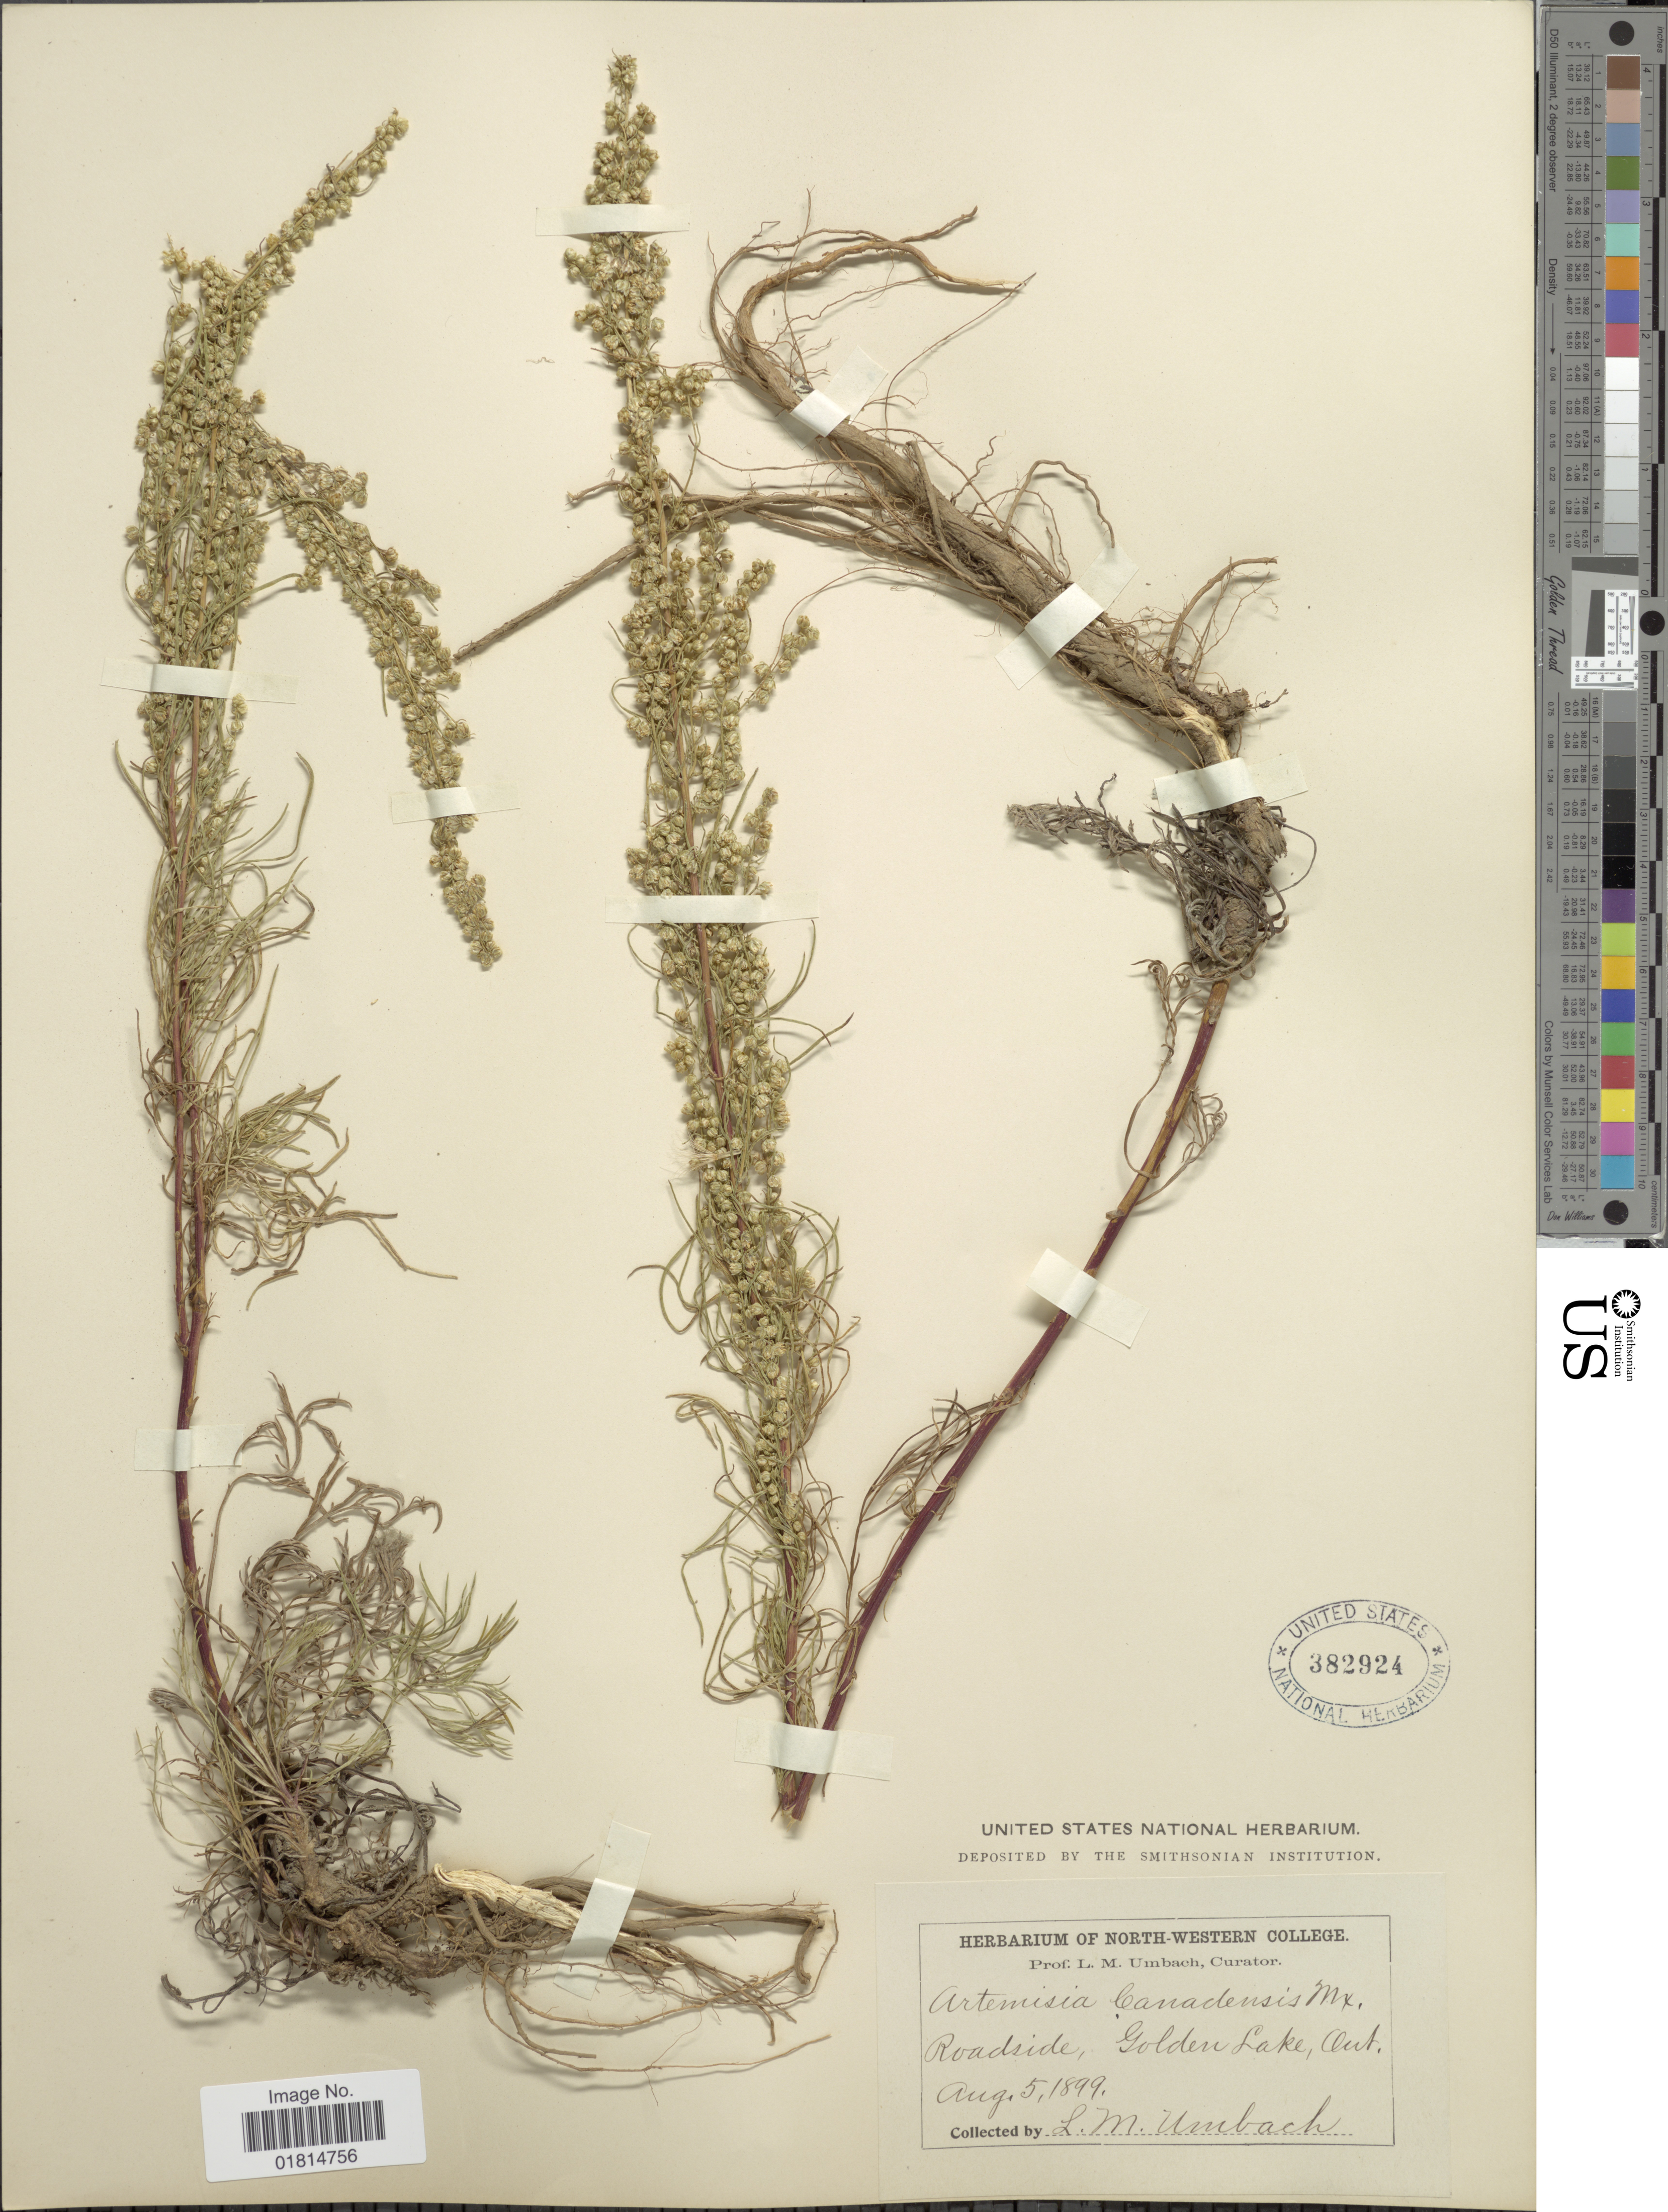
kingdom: Plantae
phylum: Tracheophyta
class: Magnoliopsida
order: Asterales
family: Asteraceae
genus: Artemisia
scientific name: Artemisia camporum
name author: Rydb.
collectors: L. M. Umbach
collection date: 1899-08-05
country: Canada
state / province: Ontario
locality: Roadside, Golden Lake, Ont.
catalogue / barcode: US 382924